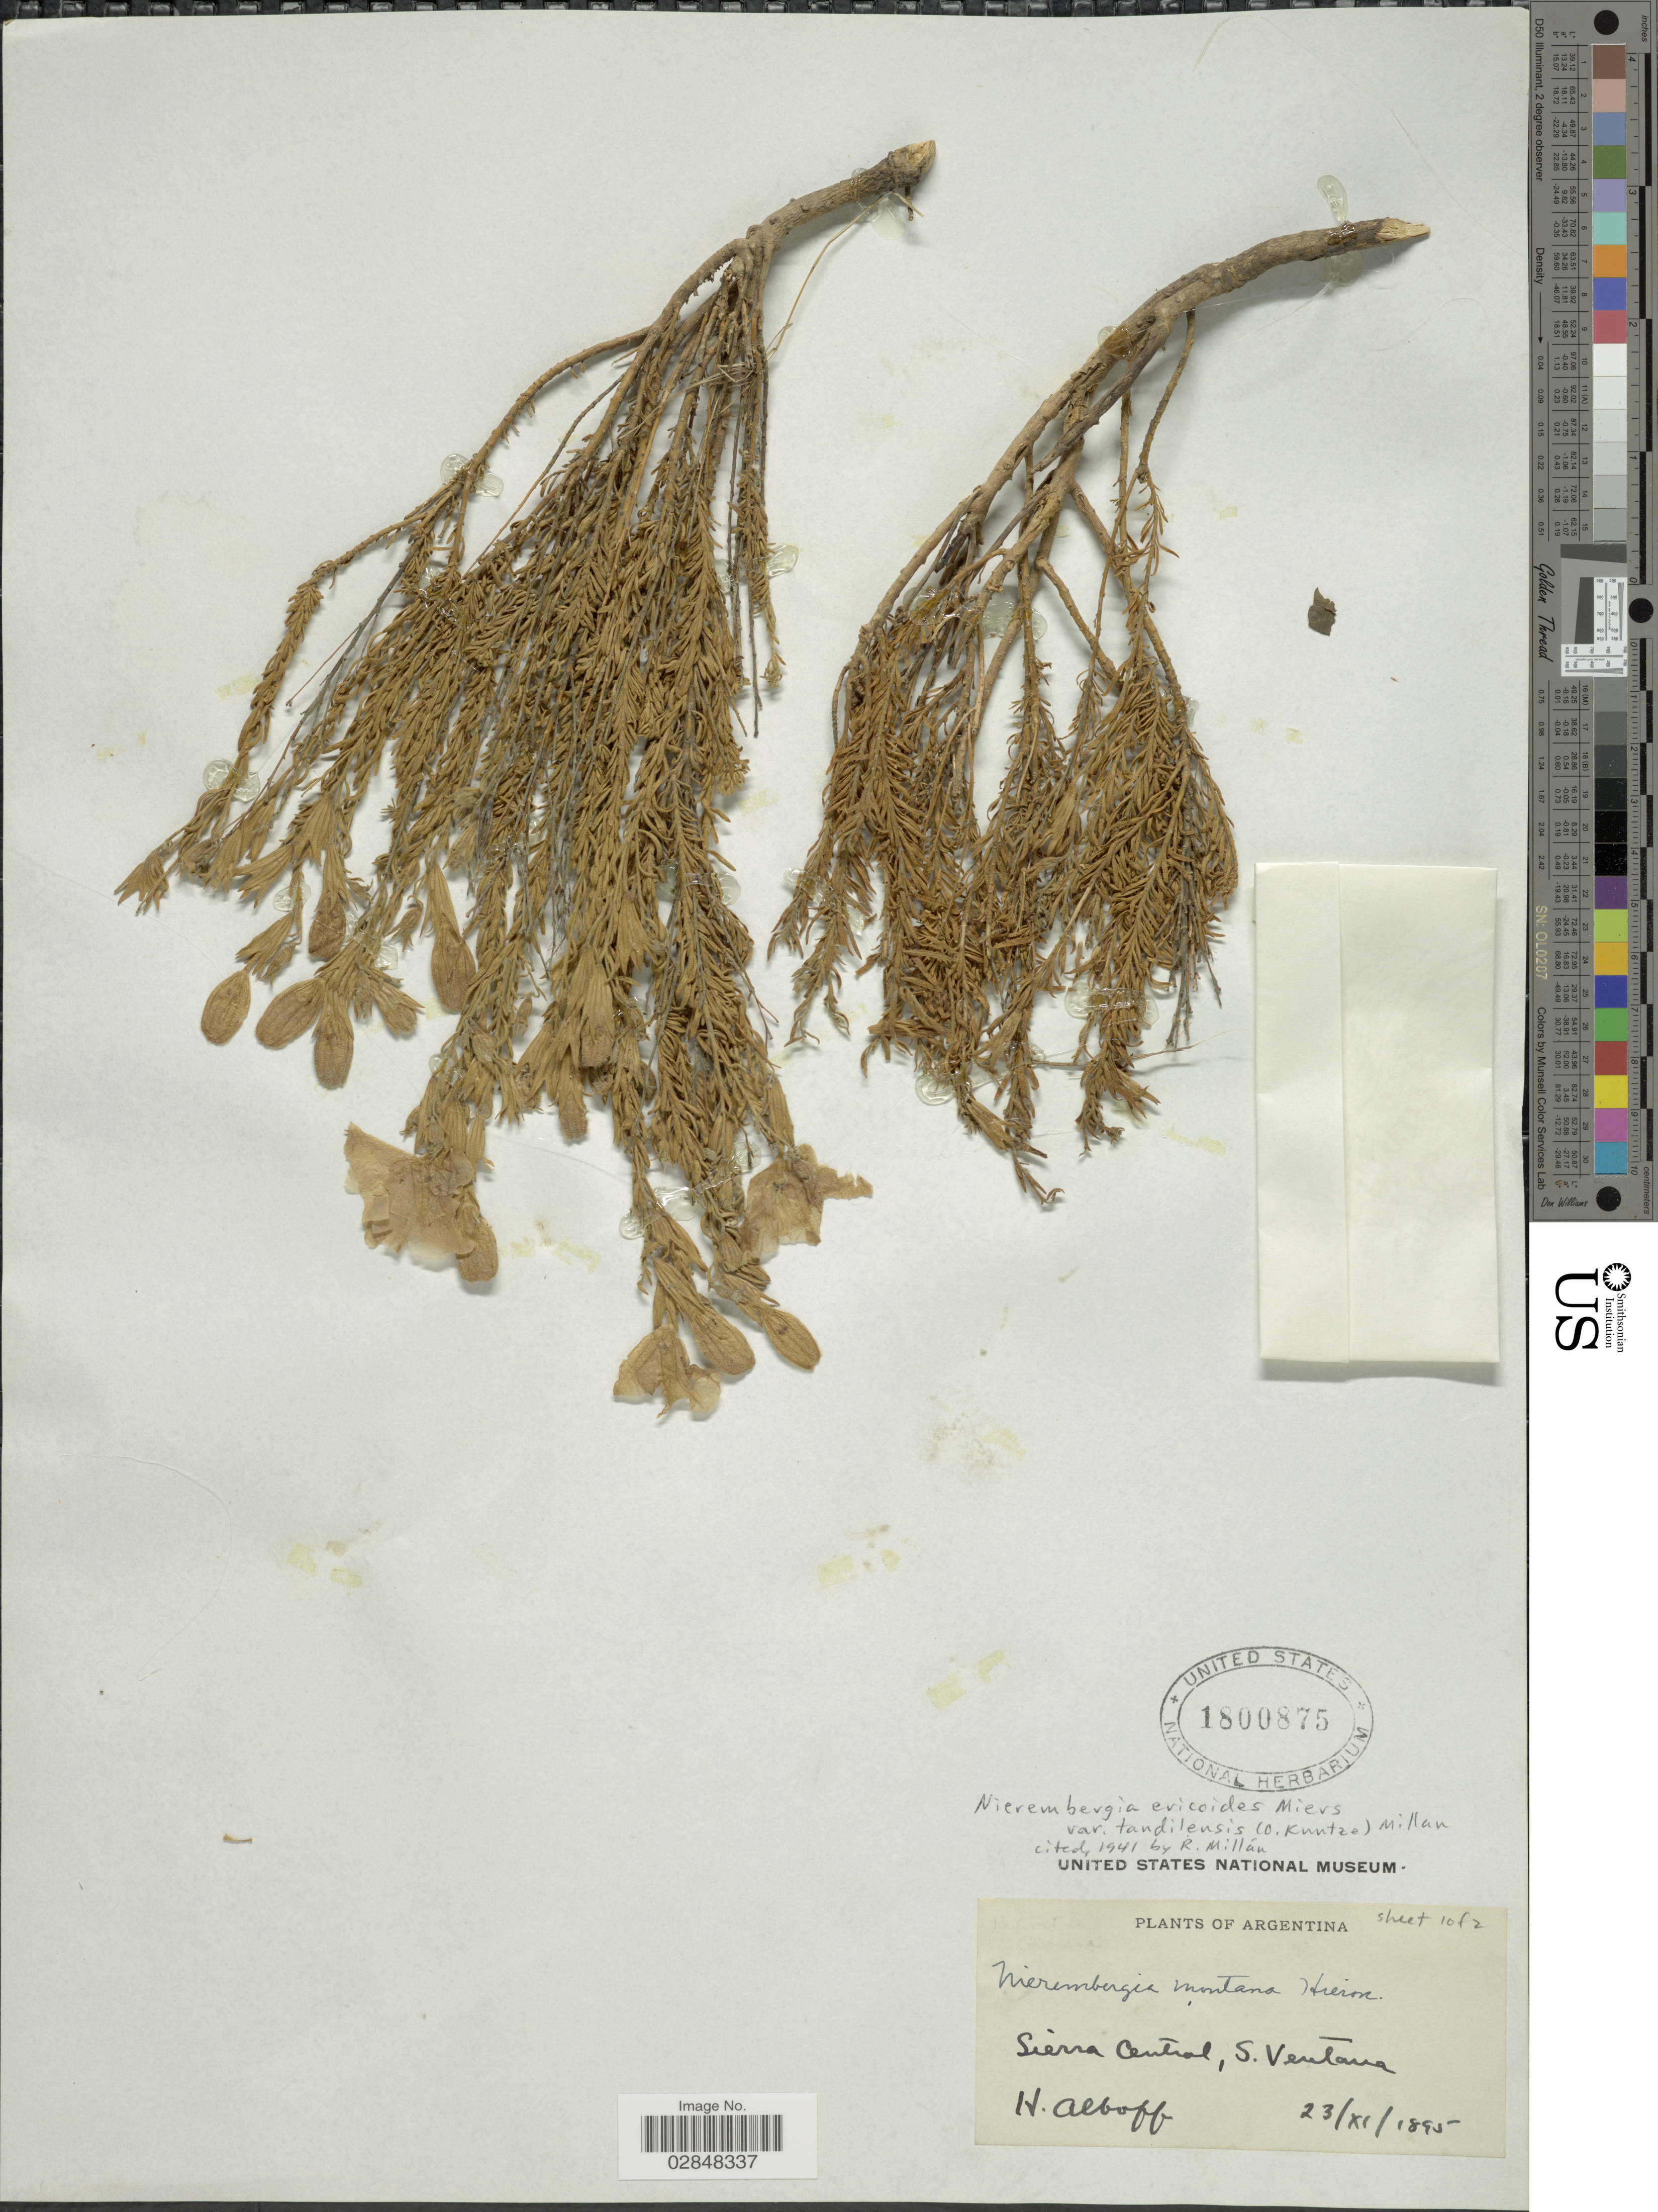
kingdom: Plantae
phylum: Tracheophyta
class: Magnoliopsida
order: Solanales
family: Solanaceae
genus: Nierembergia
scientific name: Nierembergia ericoides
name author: Miers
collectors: N. M. Albov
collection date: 1895-11-23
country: Argentina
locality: Sierra Central, S. Ventana.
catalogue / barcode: US 1800875